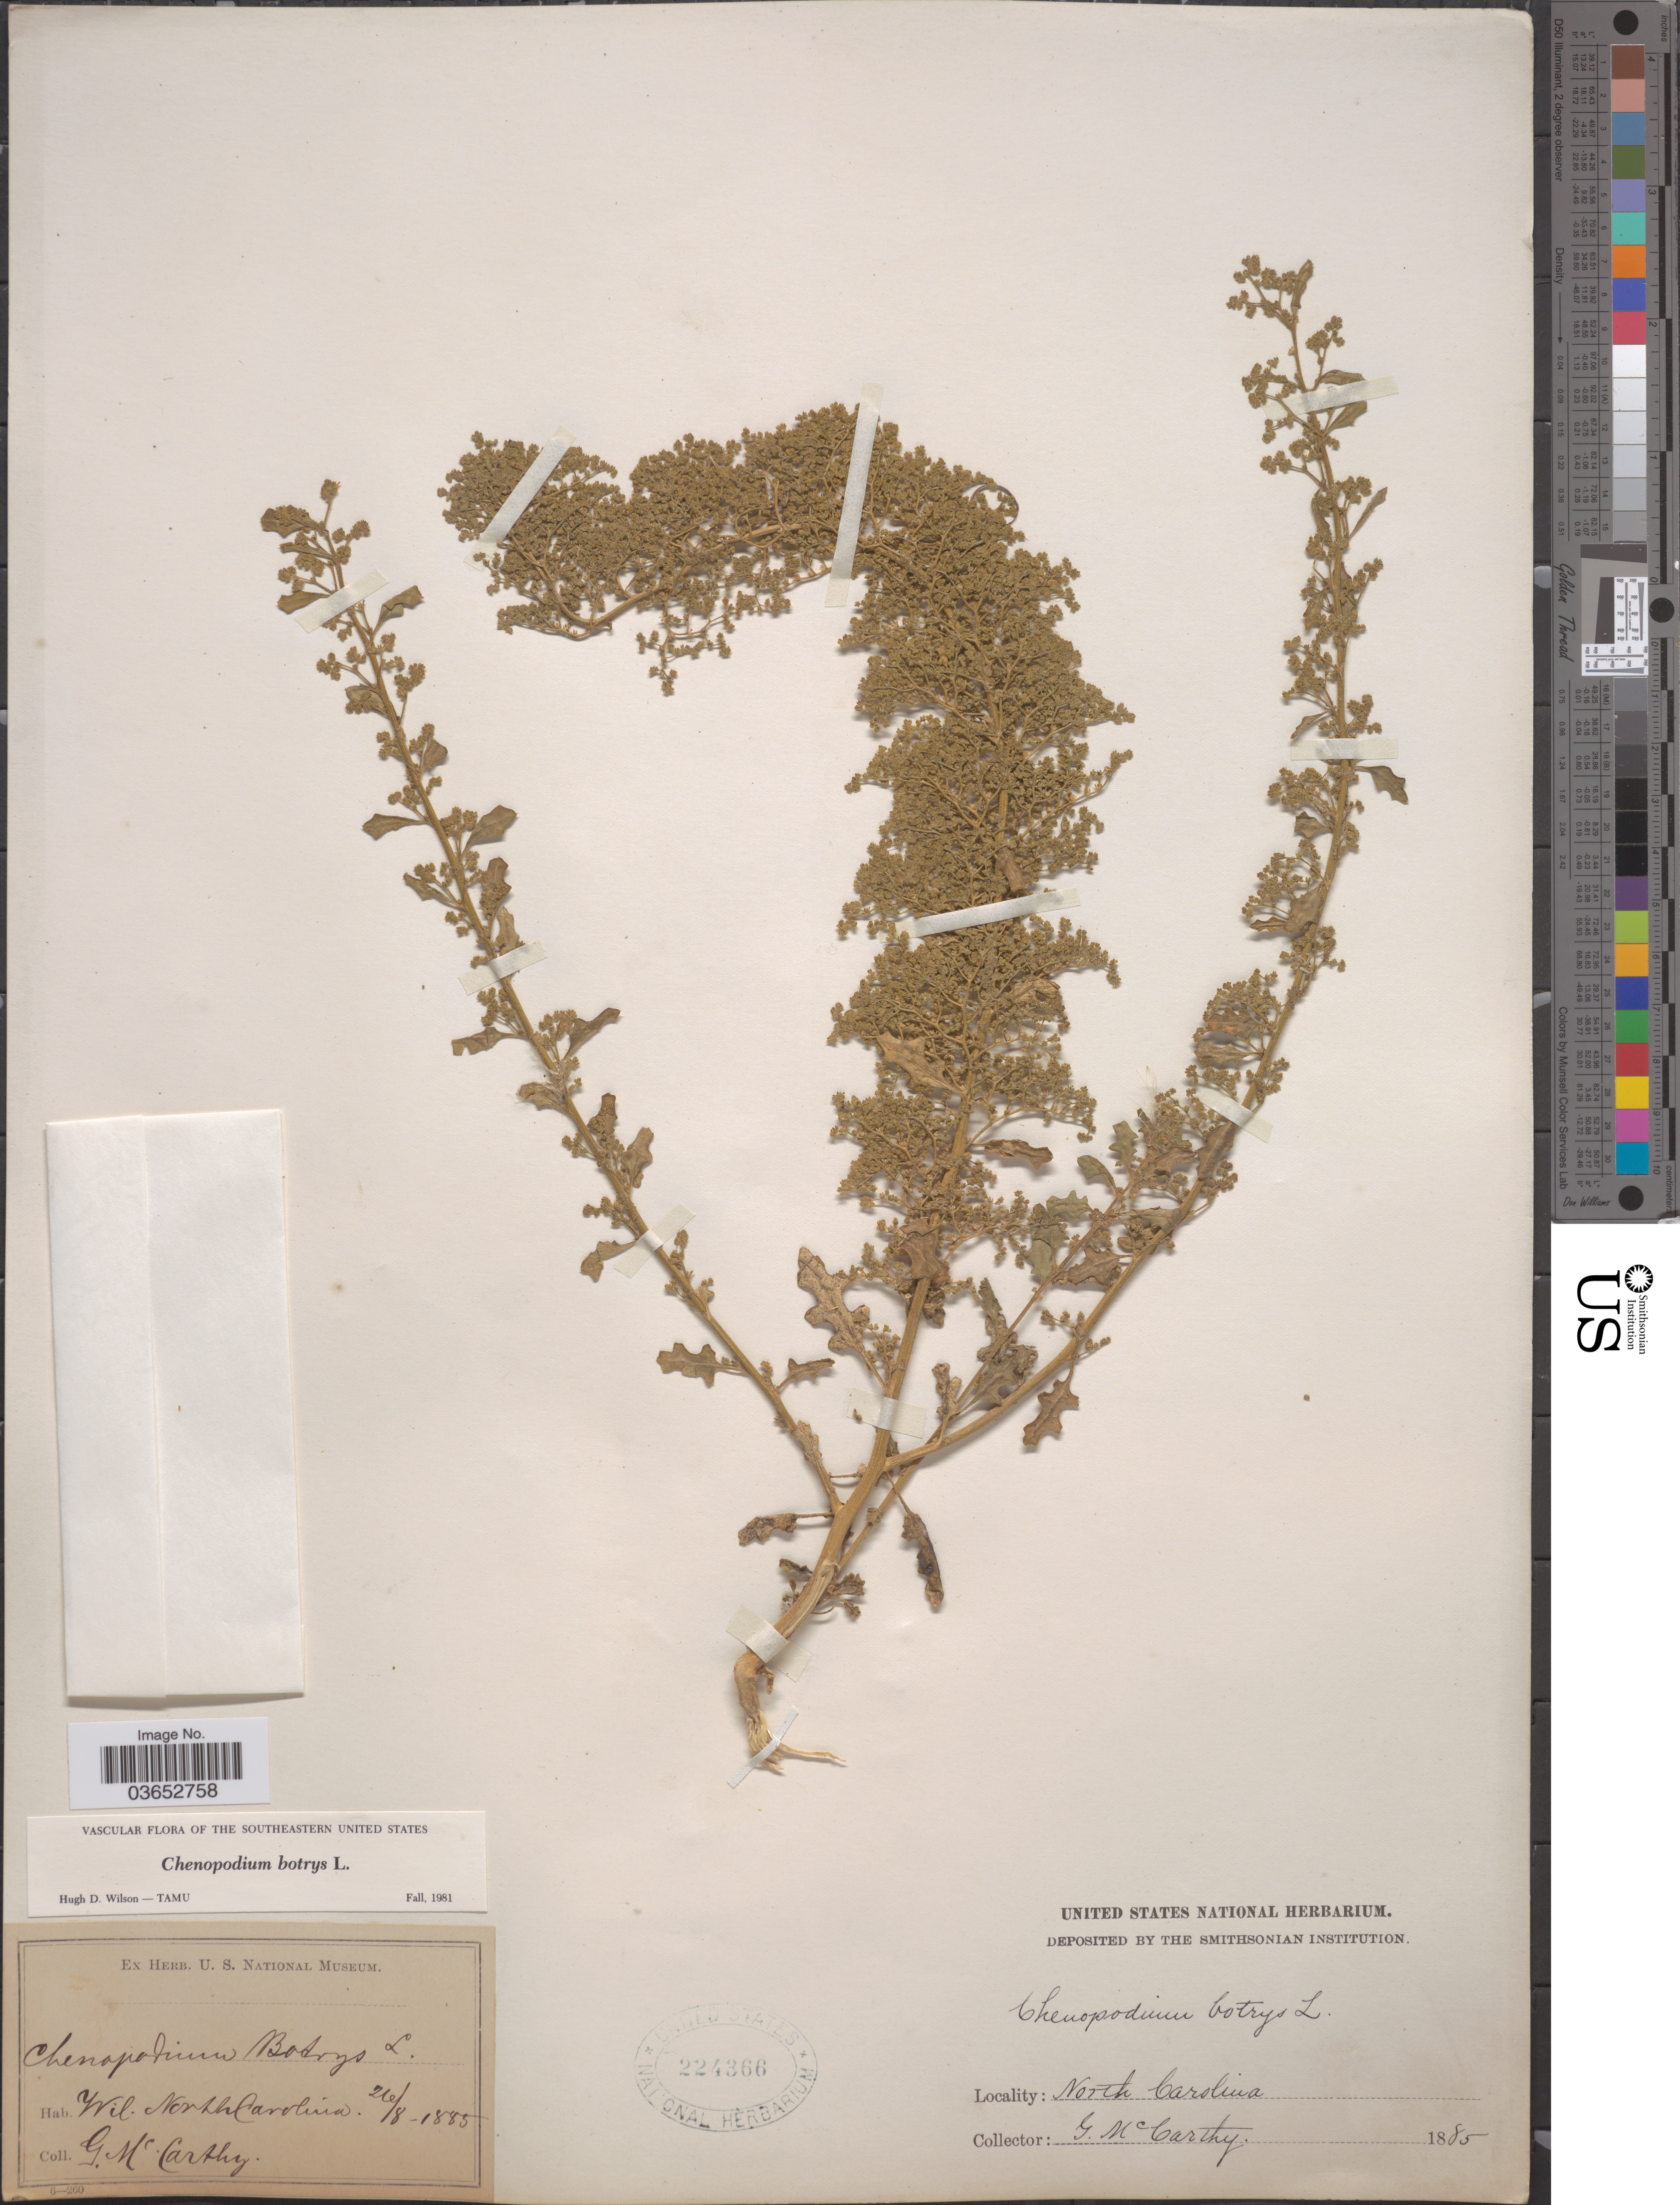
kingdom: Plantae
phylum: Tracheophyta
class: Magnoliopsida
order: Caryophyllales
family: Amaranthaceae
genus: Chenopodium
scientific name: Chenopodium botrys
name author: L.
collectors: G. McCarthy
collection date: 1885-08-26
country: United States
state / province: North Carolina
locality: Wil. North Carolina.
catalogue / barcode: US 224366